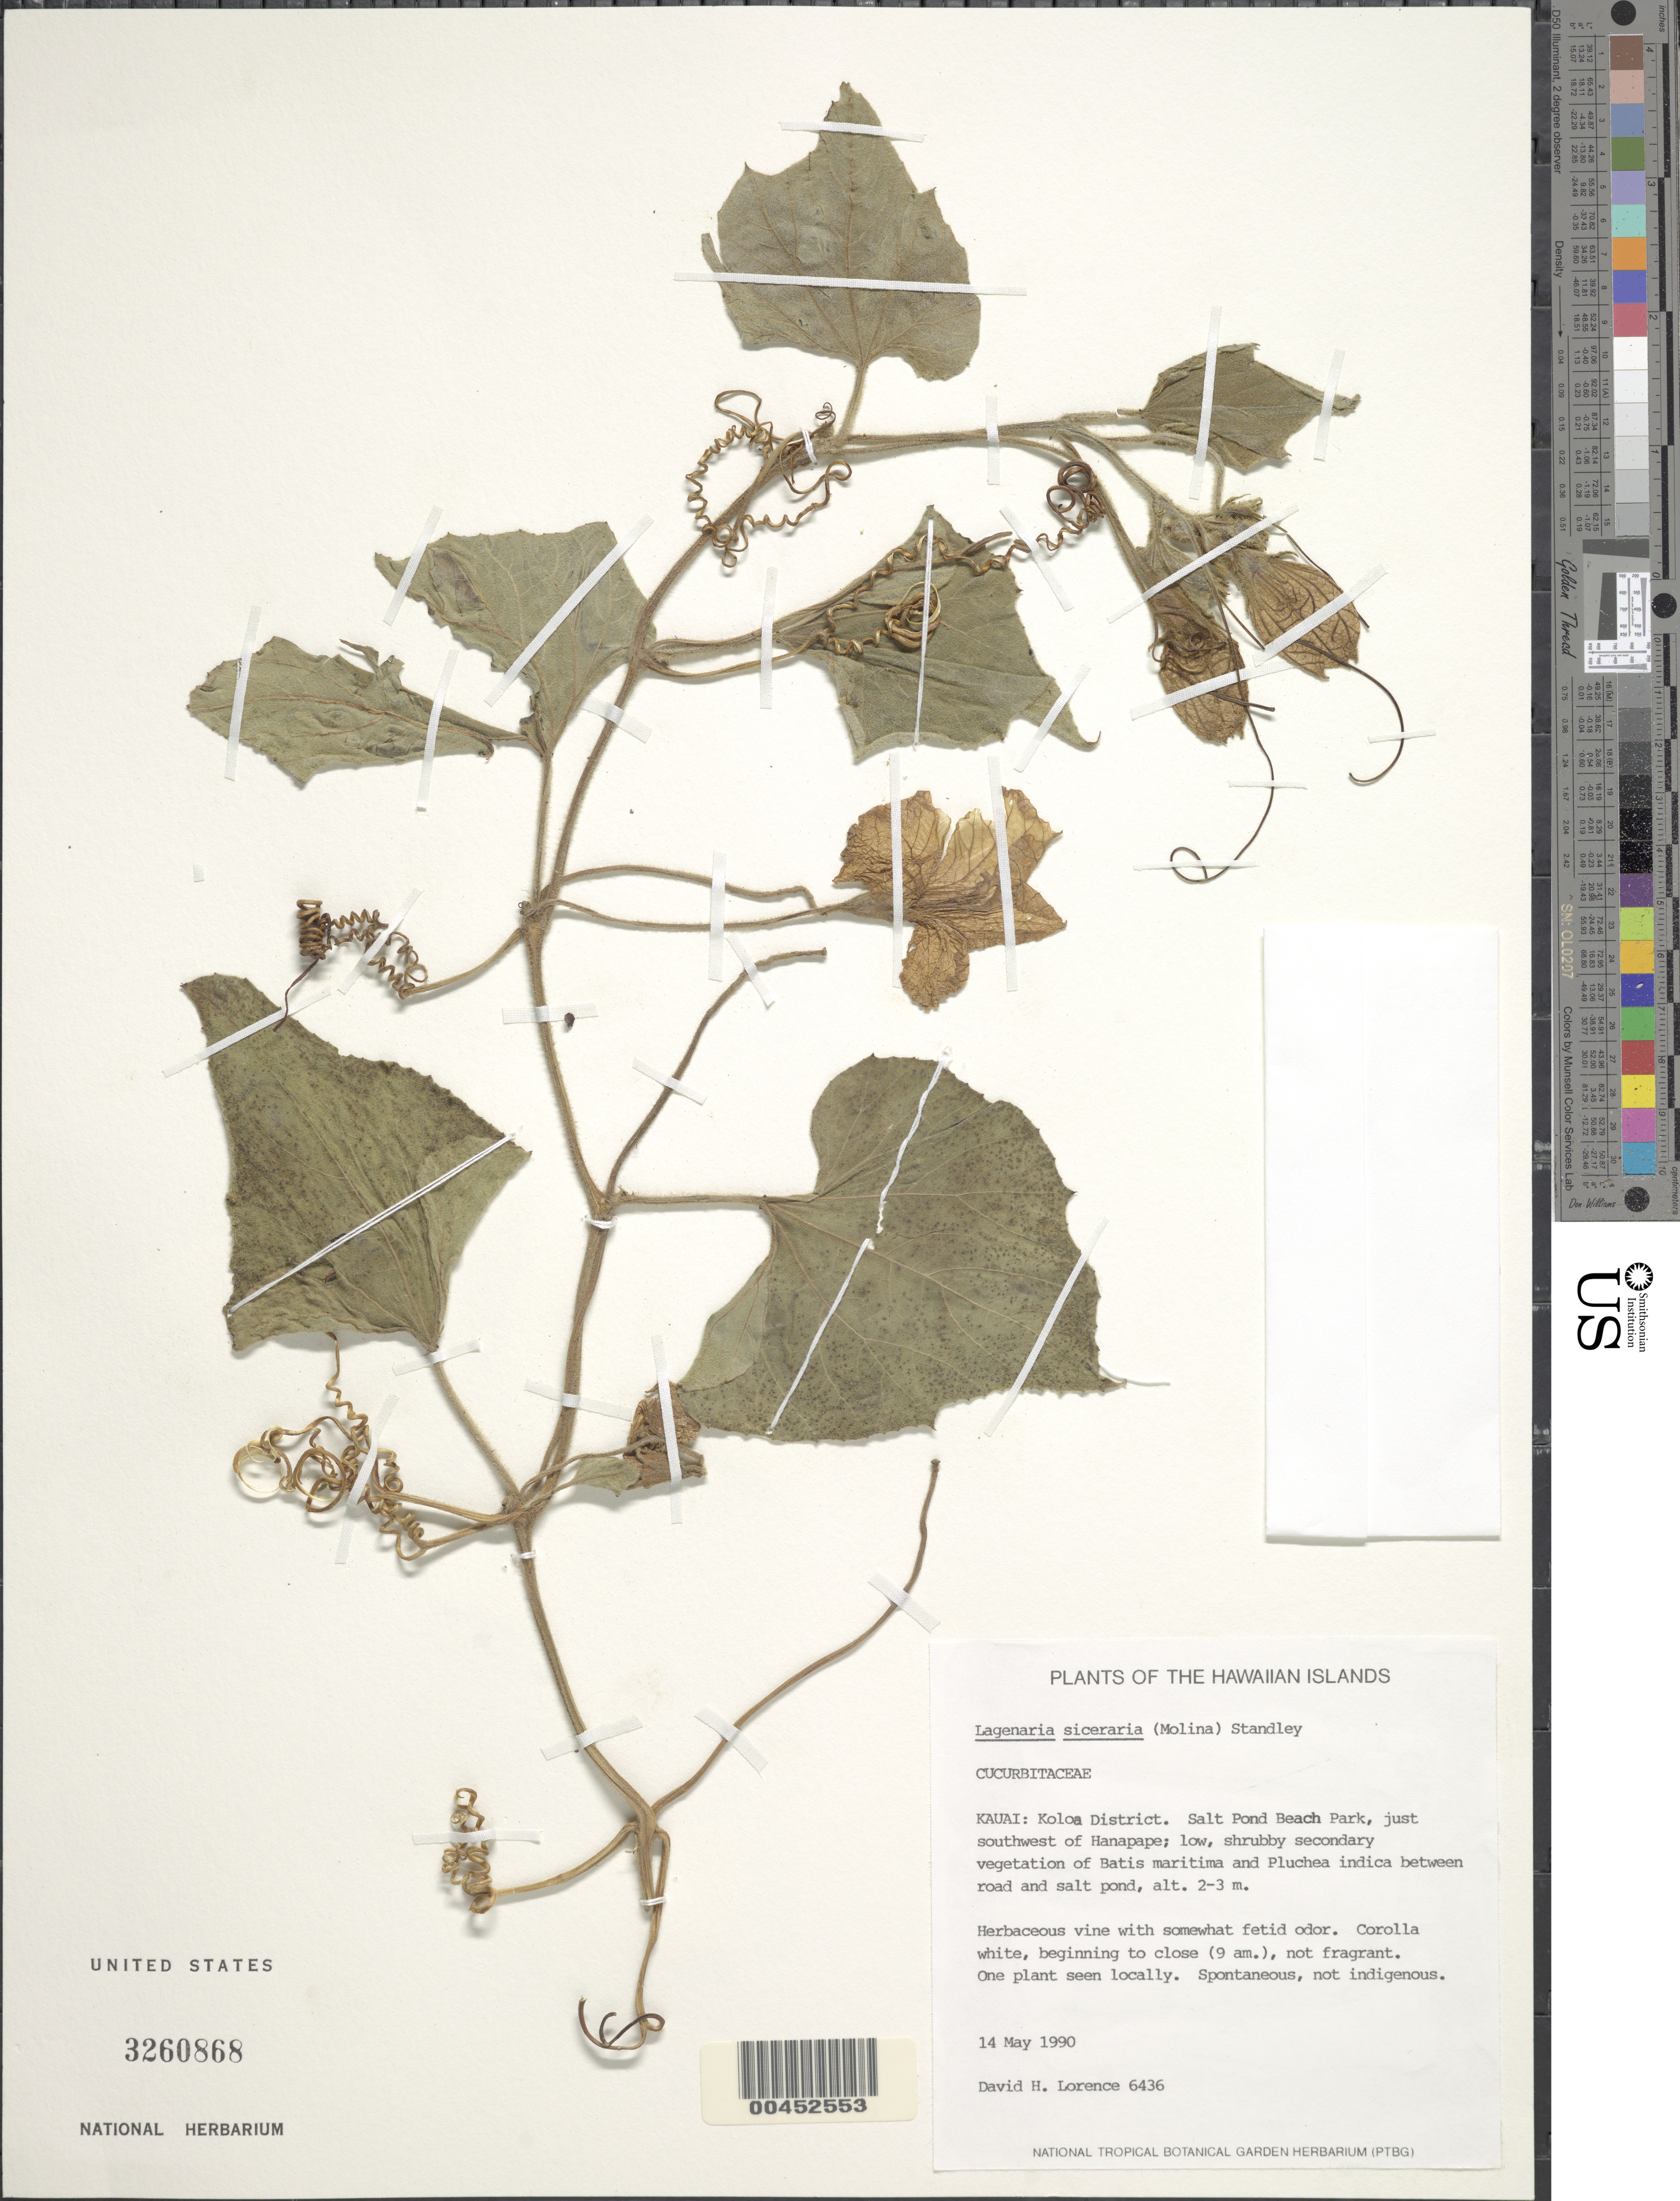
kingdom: Plantae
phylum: Tracheophyta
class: Magnoliopsida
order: Cucurbitales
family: Cucurbitaceae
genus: Lagenaria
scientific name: Lagenaria siceraria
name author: (Molina) Standl.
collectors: D. Lorence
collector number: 6436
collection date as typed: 14 May 1990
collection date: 1990-05-14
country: United States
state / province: Hawaii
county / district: Kauai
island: Kaua'i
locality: Koloa District. Salt Pond Beach Park, just southwest of Hanapepe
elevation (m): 2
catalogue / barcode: US 3260868